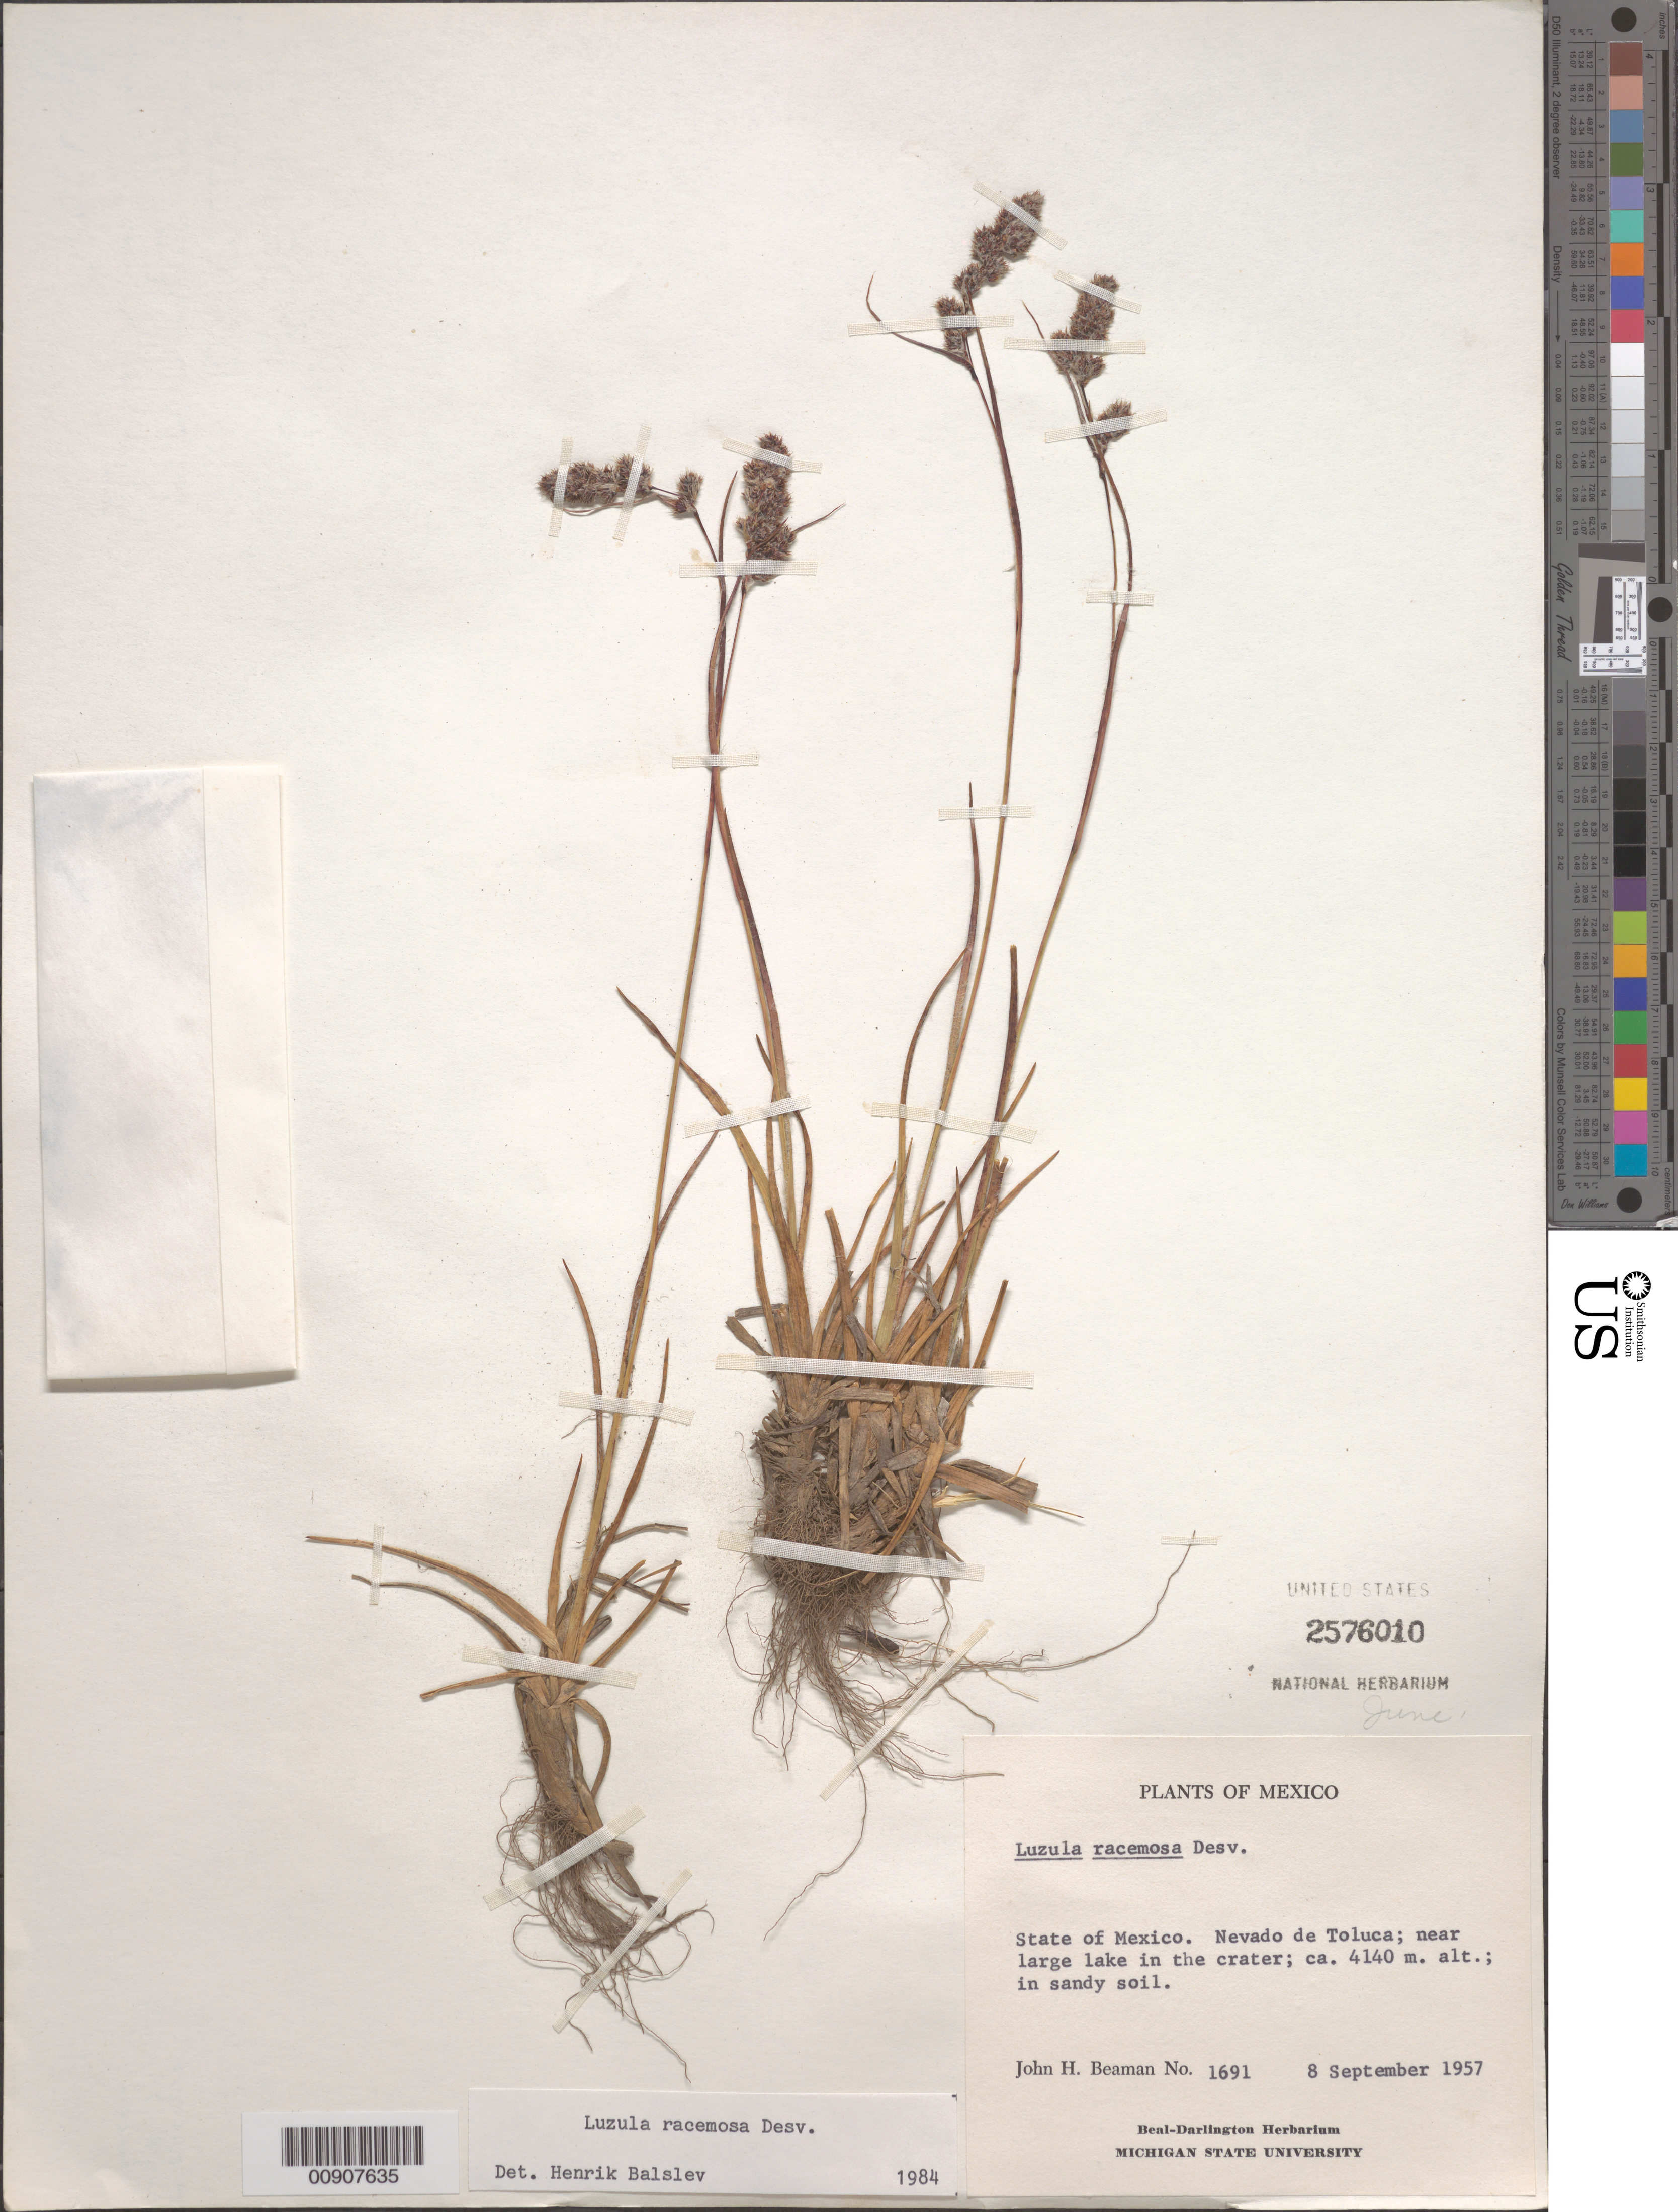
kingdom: Plantae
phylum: Tracheophyta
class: Liliopsida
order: Poales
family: Juncaceae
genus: Luzula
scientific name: Luzula racemosa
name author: Desv.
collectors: J. H. Beaman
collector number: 1691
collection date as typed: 08 Sep 1957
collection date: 1957-09-08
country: Mexico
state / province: México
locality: State of México. Nevado de Toluca; near large lake in the crater.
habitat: In sandy soil.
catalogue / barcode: US 2576010